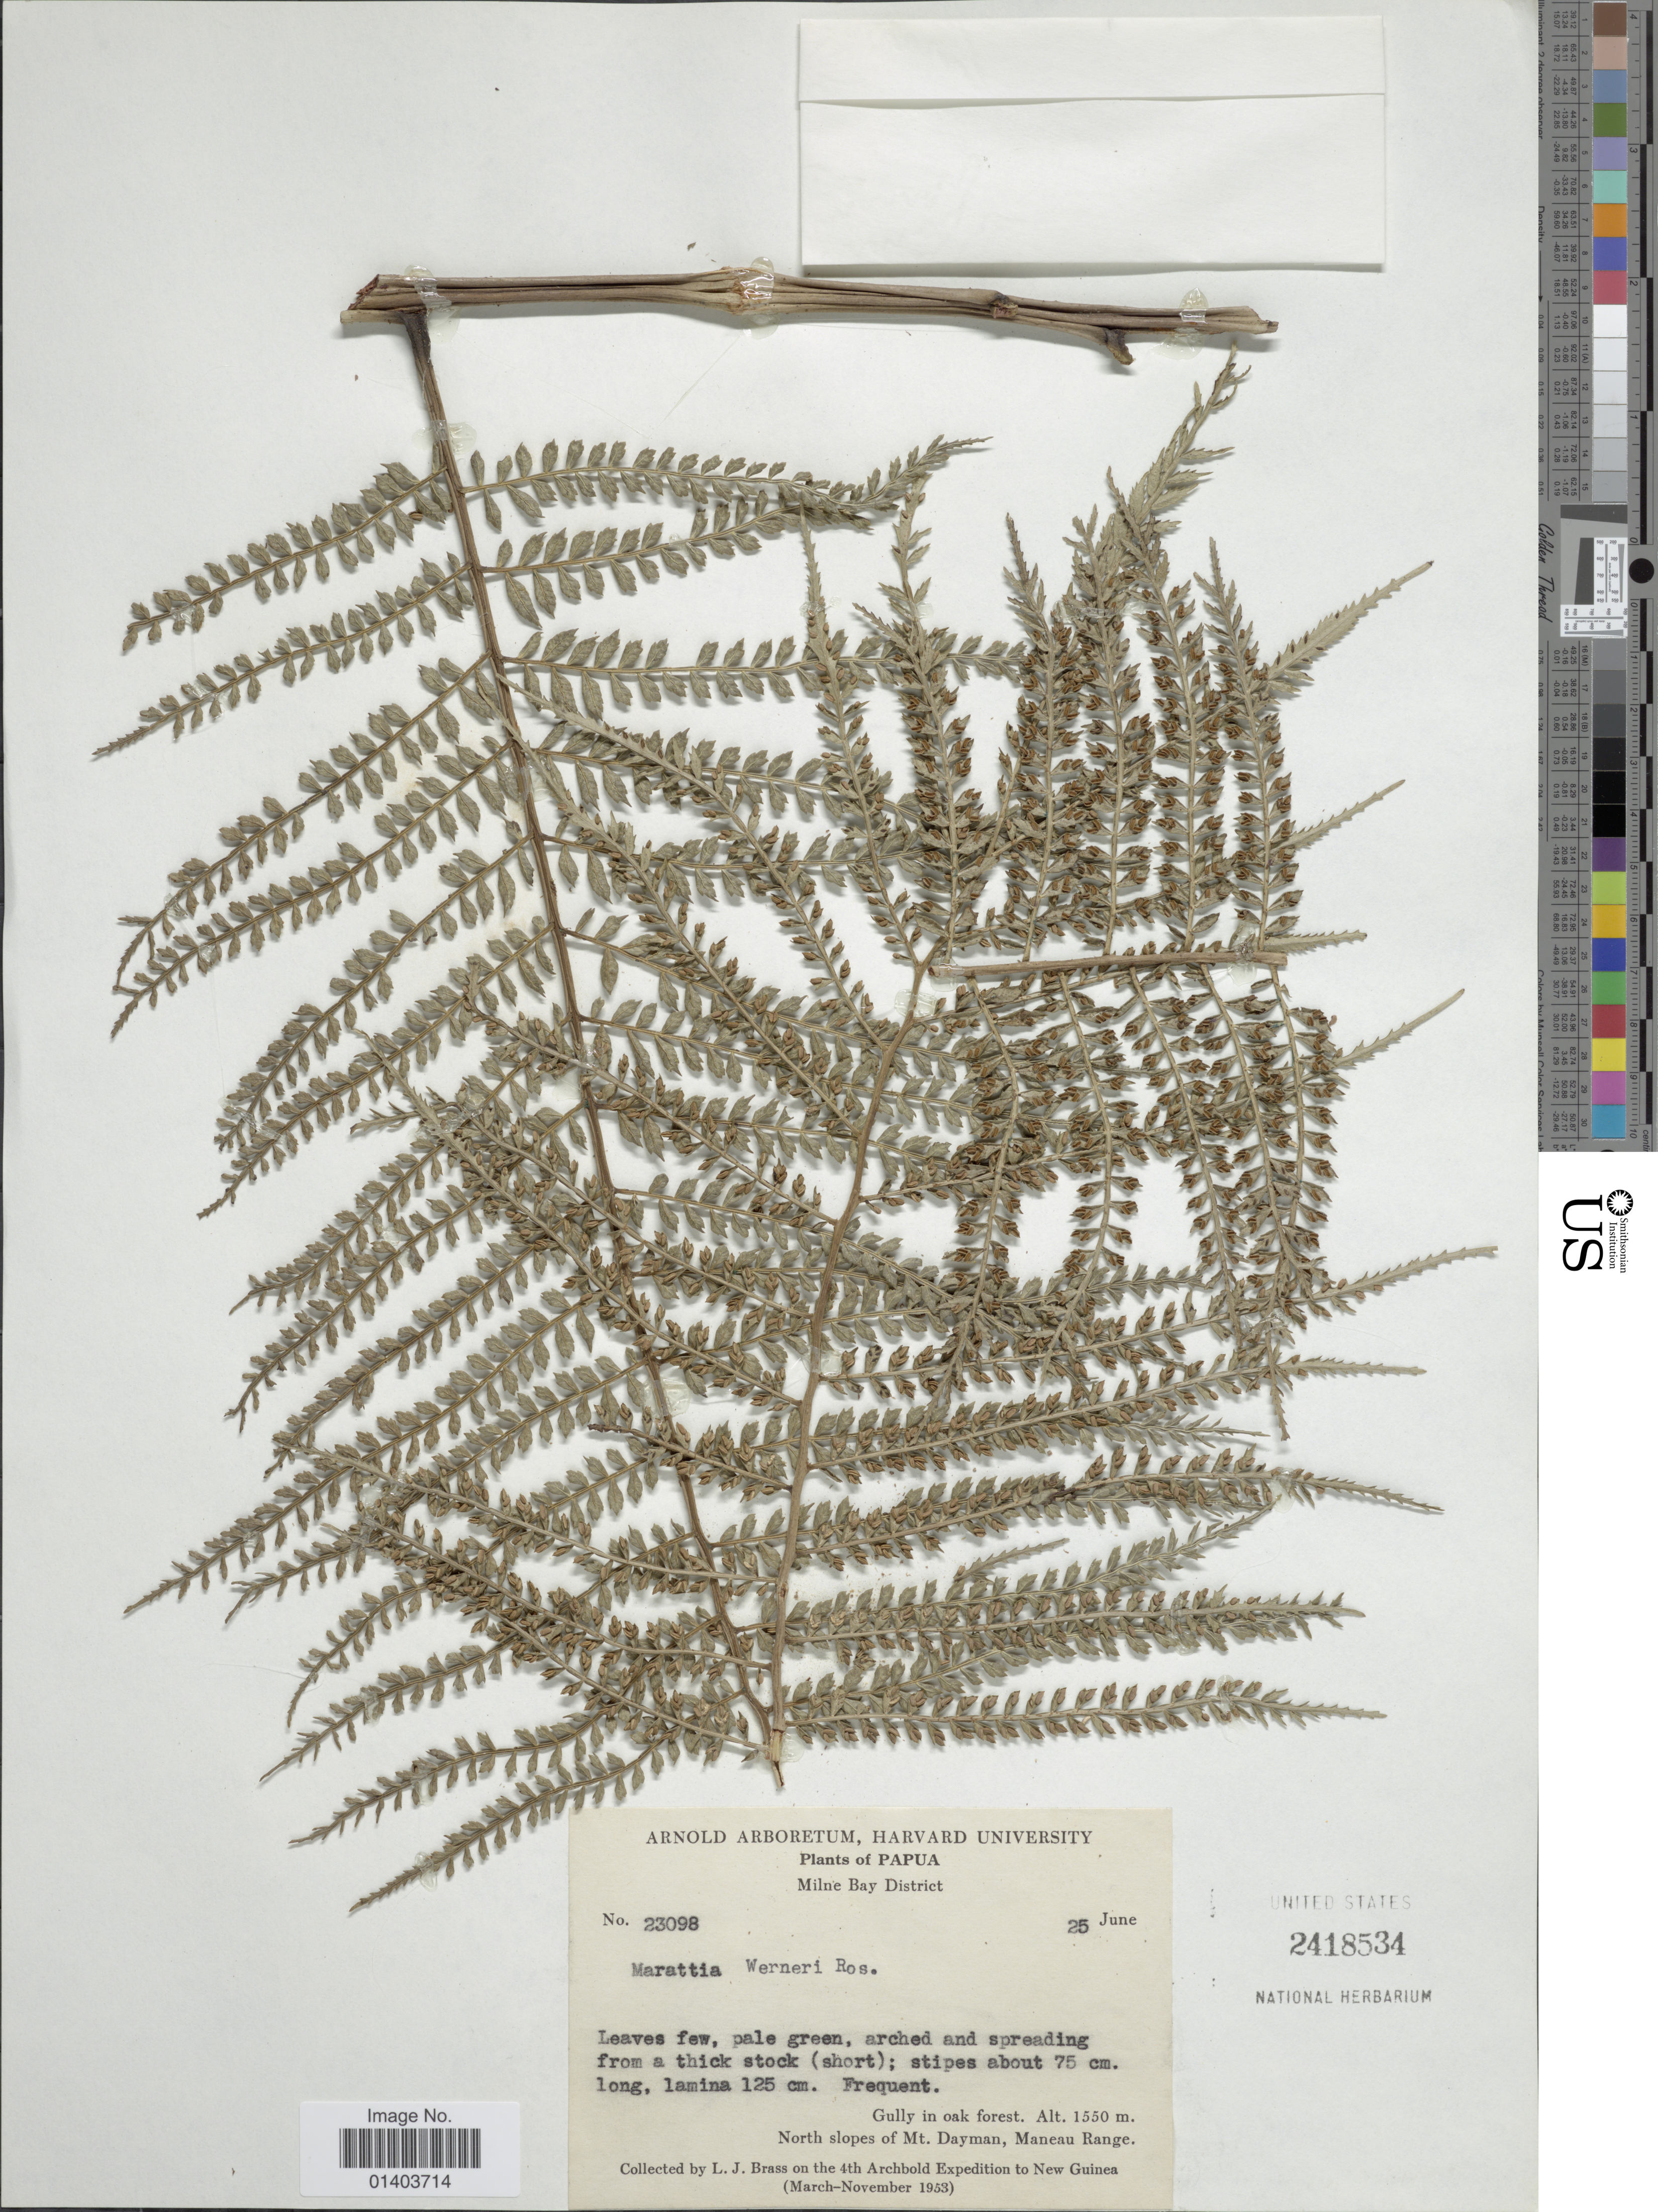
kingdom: Plantae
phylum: Tracheophyta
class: Polypodiopsida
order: Marattiales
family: Marattiaceae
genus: Ptisana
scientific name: Ptisana melanesica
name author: (Kuhn) Murdock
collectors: L. J. Brass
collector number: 23098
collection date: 1953-06-25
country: Papua New Guinea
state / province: Milne Bay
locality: Milne Bay District, Gully in oak forest. North slopes of Mt Dayman, Maneau Range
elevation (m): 1550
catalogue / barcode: US 2418534